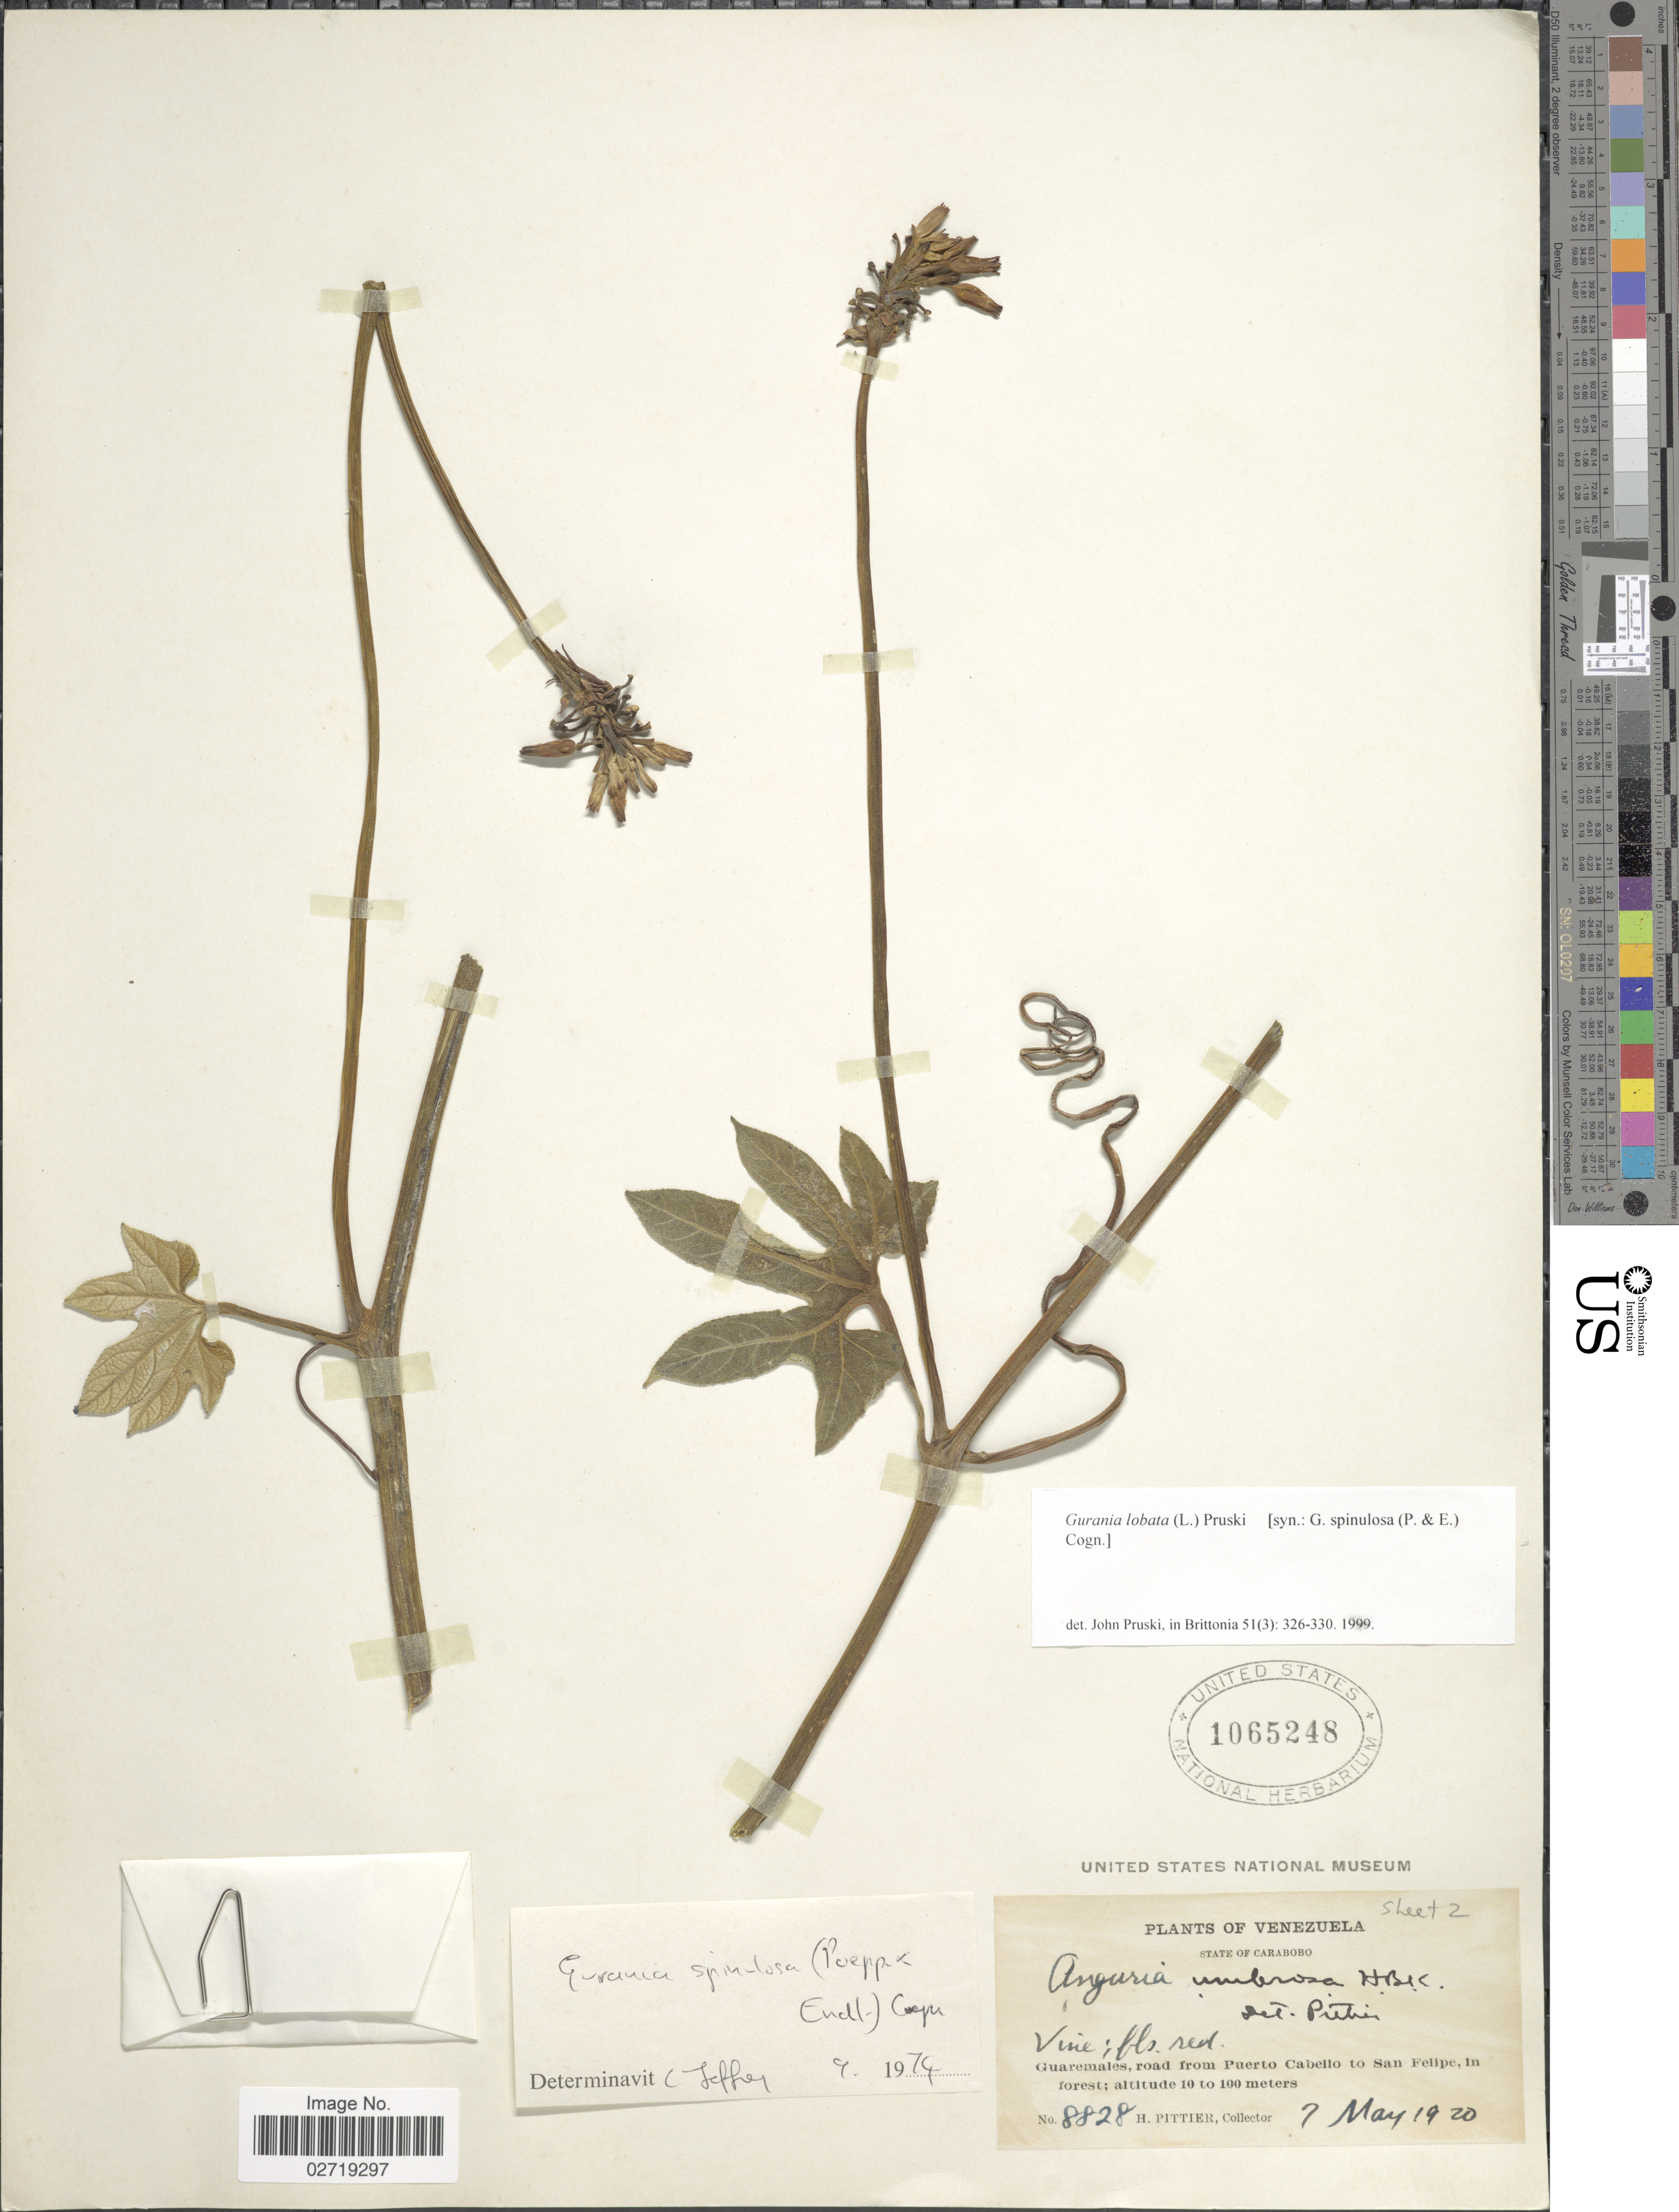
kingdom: Plantae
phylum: Tracheophyta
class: Magnoliopsida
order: Cucurbitales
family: Cucurbitaceae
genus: Gurania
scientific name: Gurania lobata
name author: (L.) Pruski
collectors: H. F. Pittier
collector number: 8828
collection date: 1920-05-07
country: Venezuela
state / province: Carabobo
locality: Guaremales, road from Puerto Cabello to San Felipe, in forest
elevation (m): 10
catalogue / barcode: US 1065248